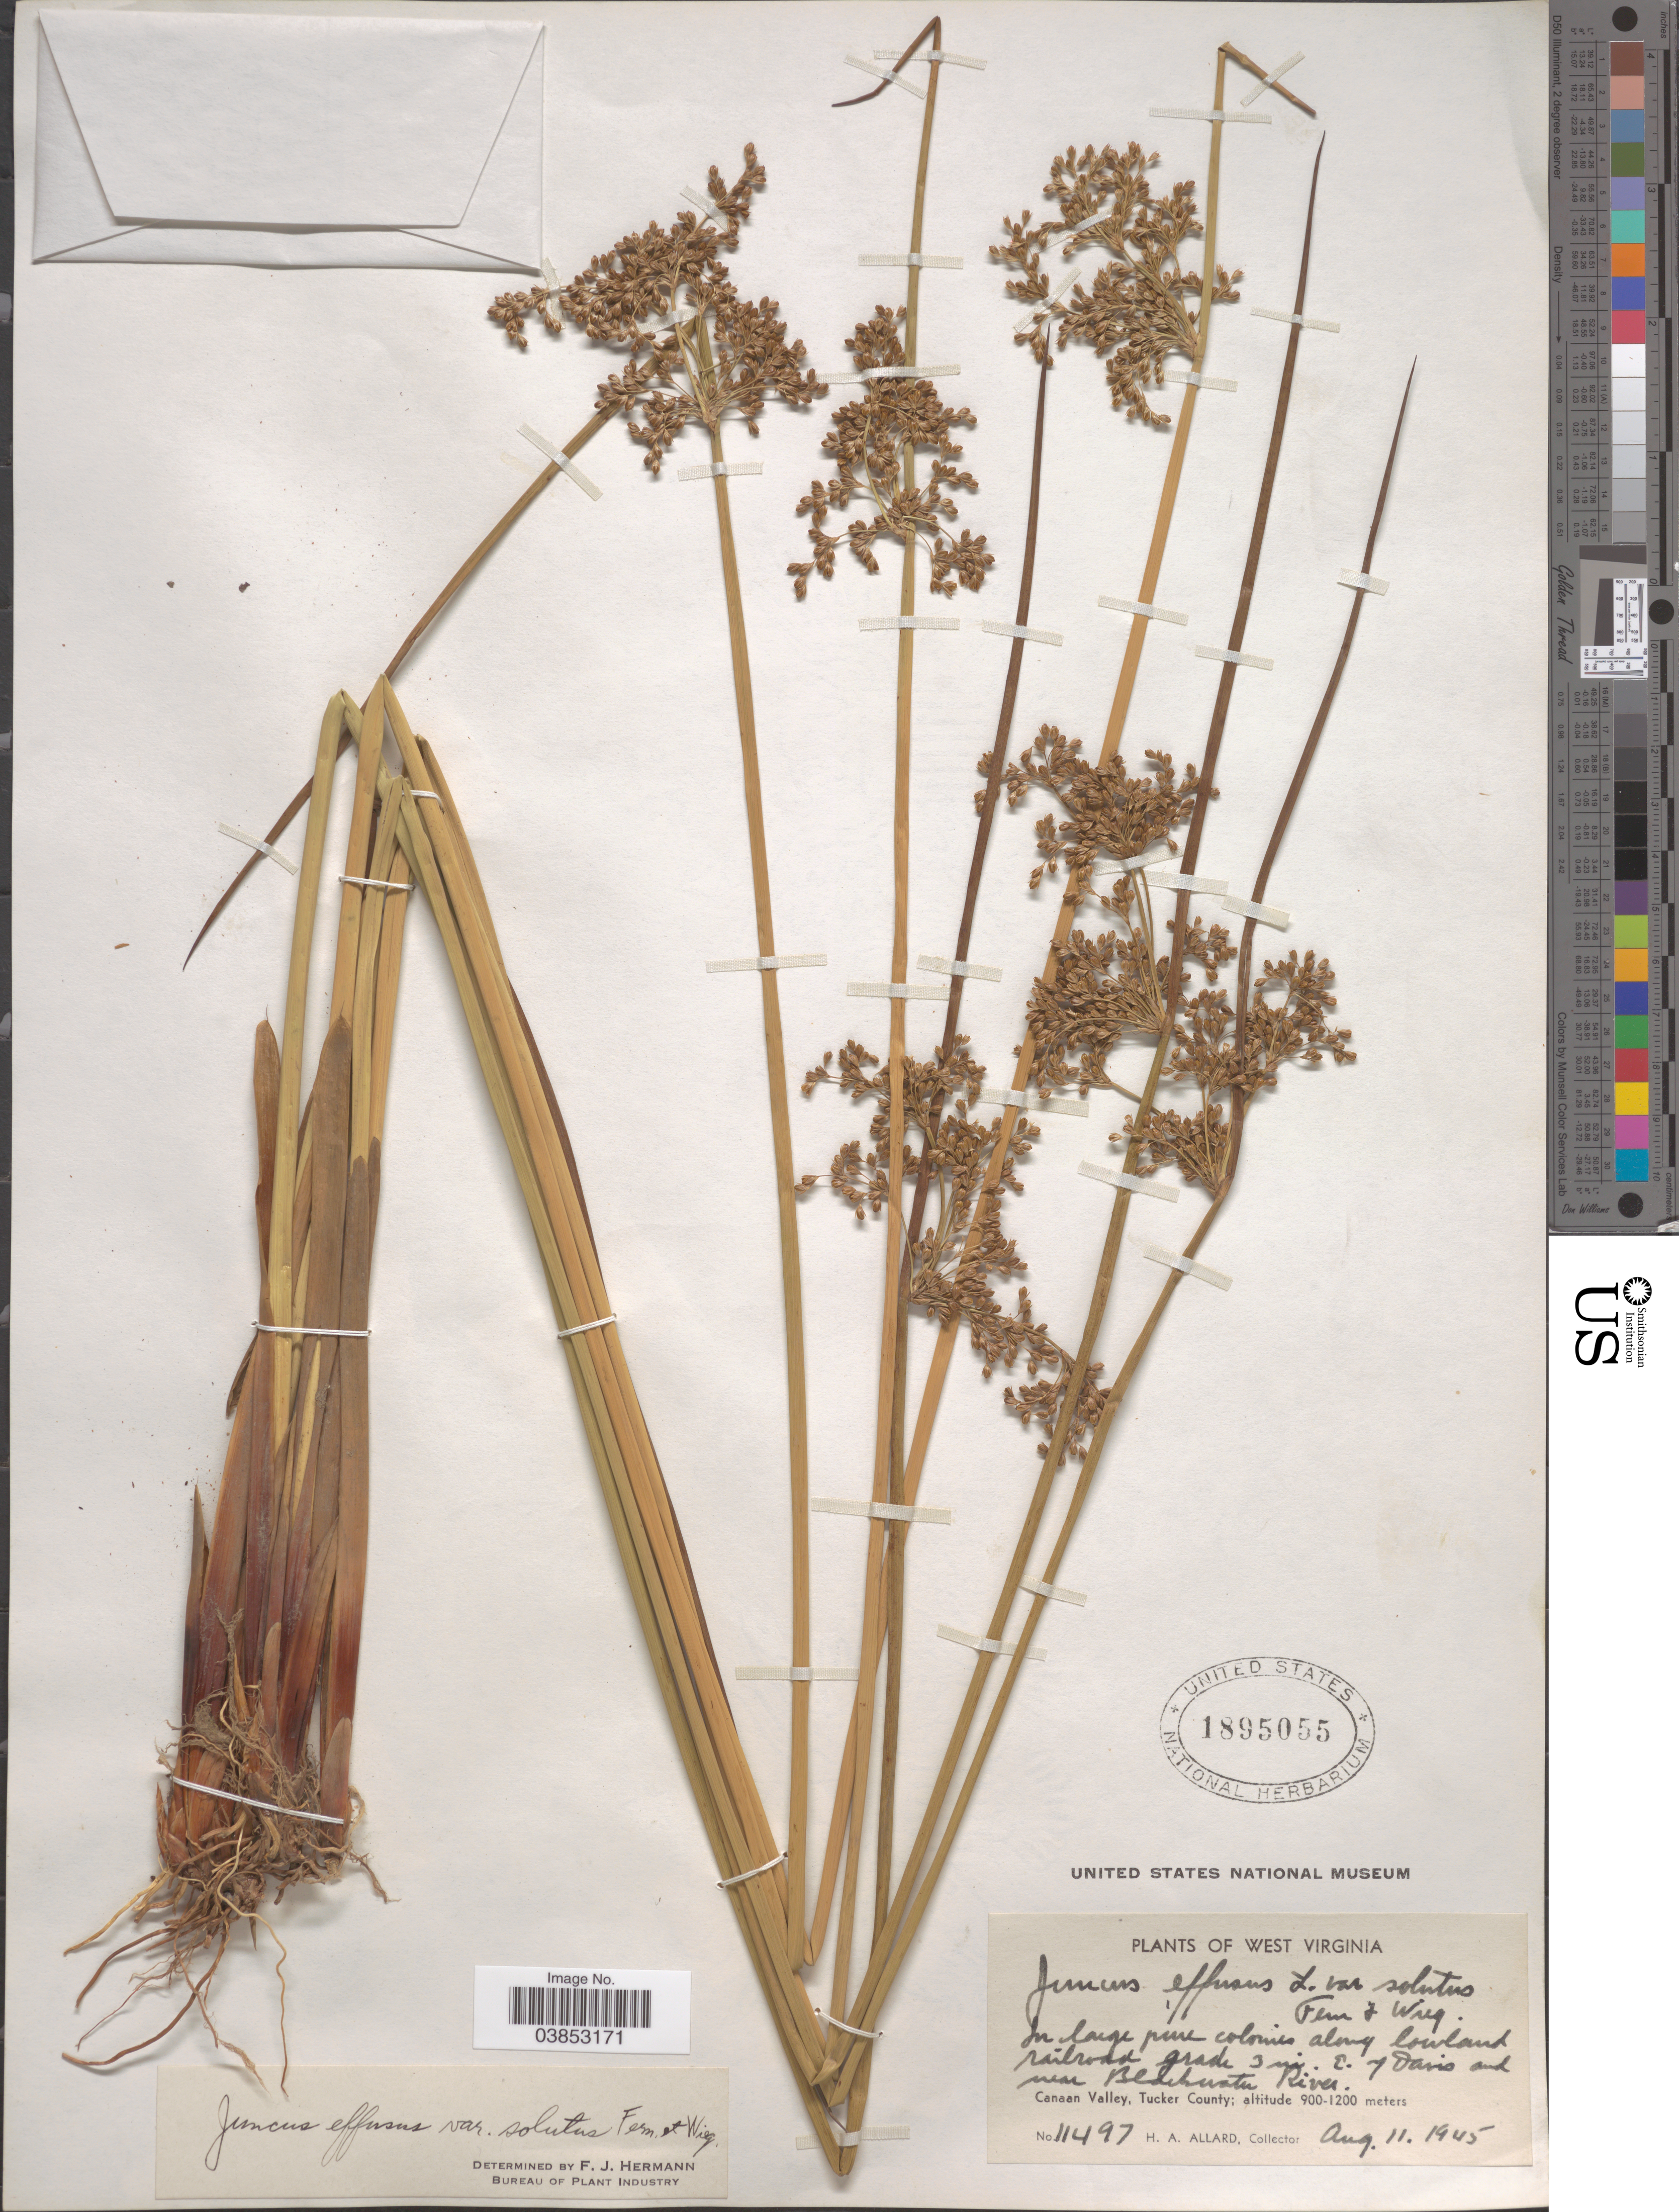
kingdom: Plantae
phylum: Tracheophyta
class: Liliopsida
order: Poales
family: Juncaceae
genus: Juncus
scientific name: Juncus effusus var. solutus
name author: Fernald & Wiegand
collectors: H. A. Allard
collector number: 11497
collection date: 1945-08-11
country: United States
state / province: West Virginia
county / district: Tucker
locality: Along lowland railroad grade 3 mi. E. of Davis and near Blackwater River. Canaan Valley, Tucker County.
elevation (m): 900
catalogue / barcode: US 1895055